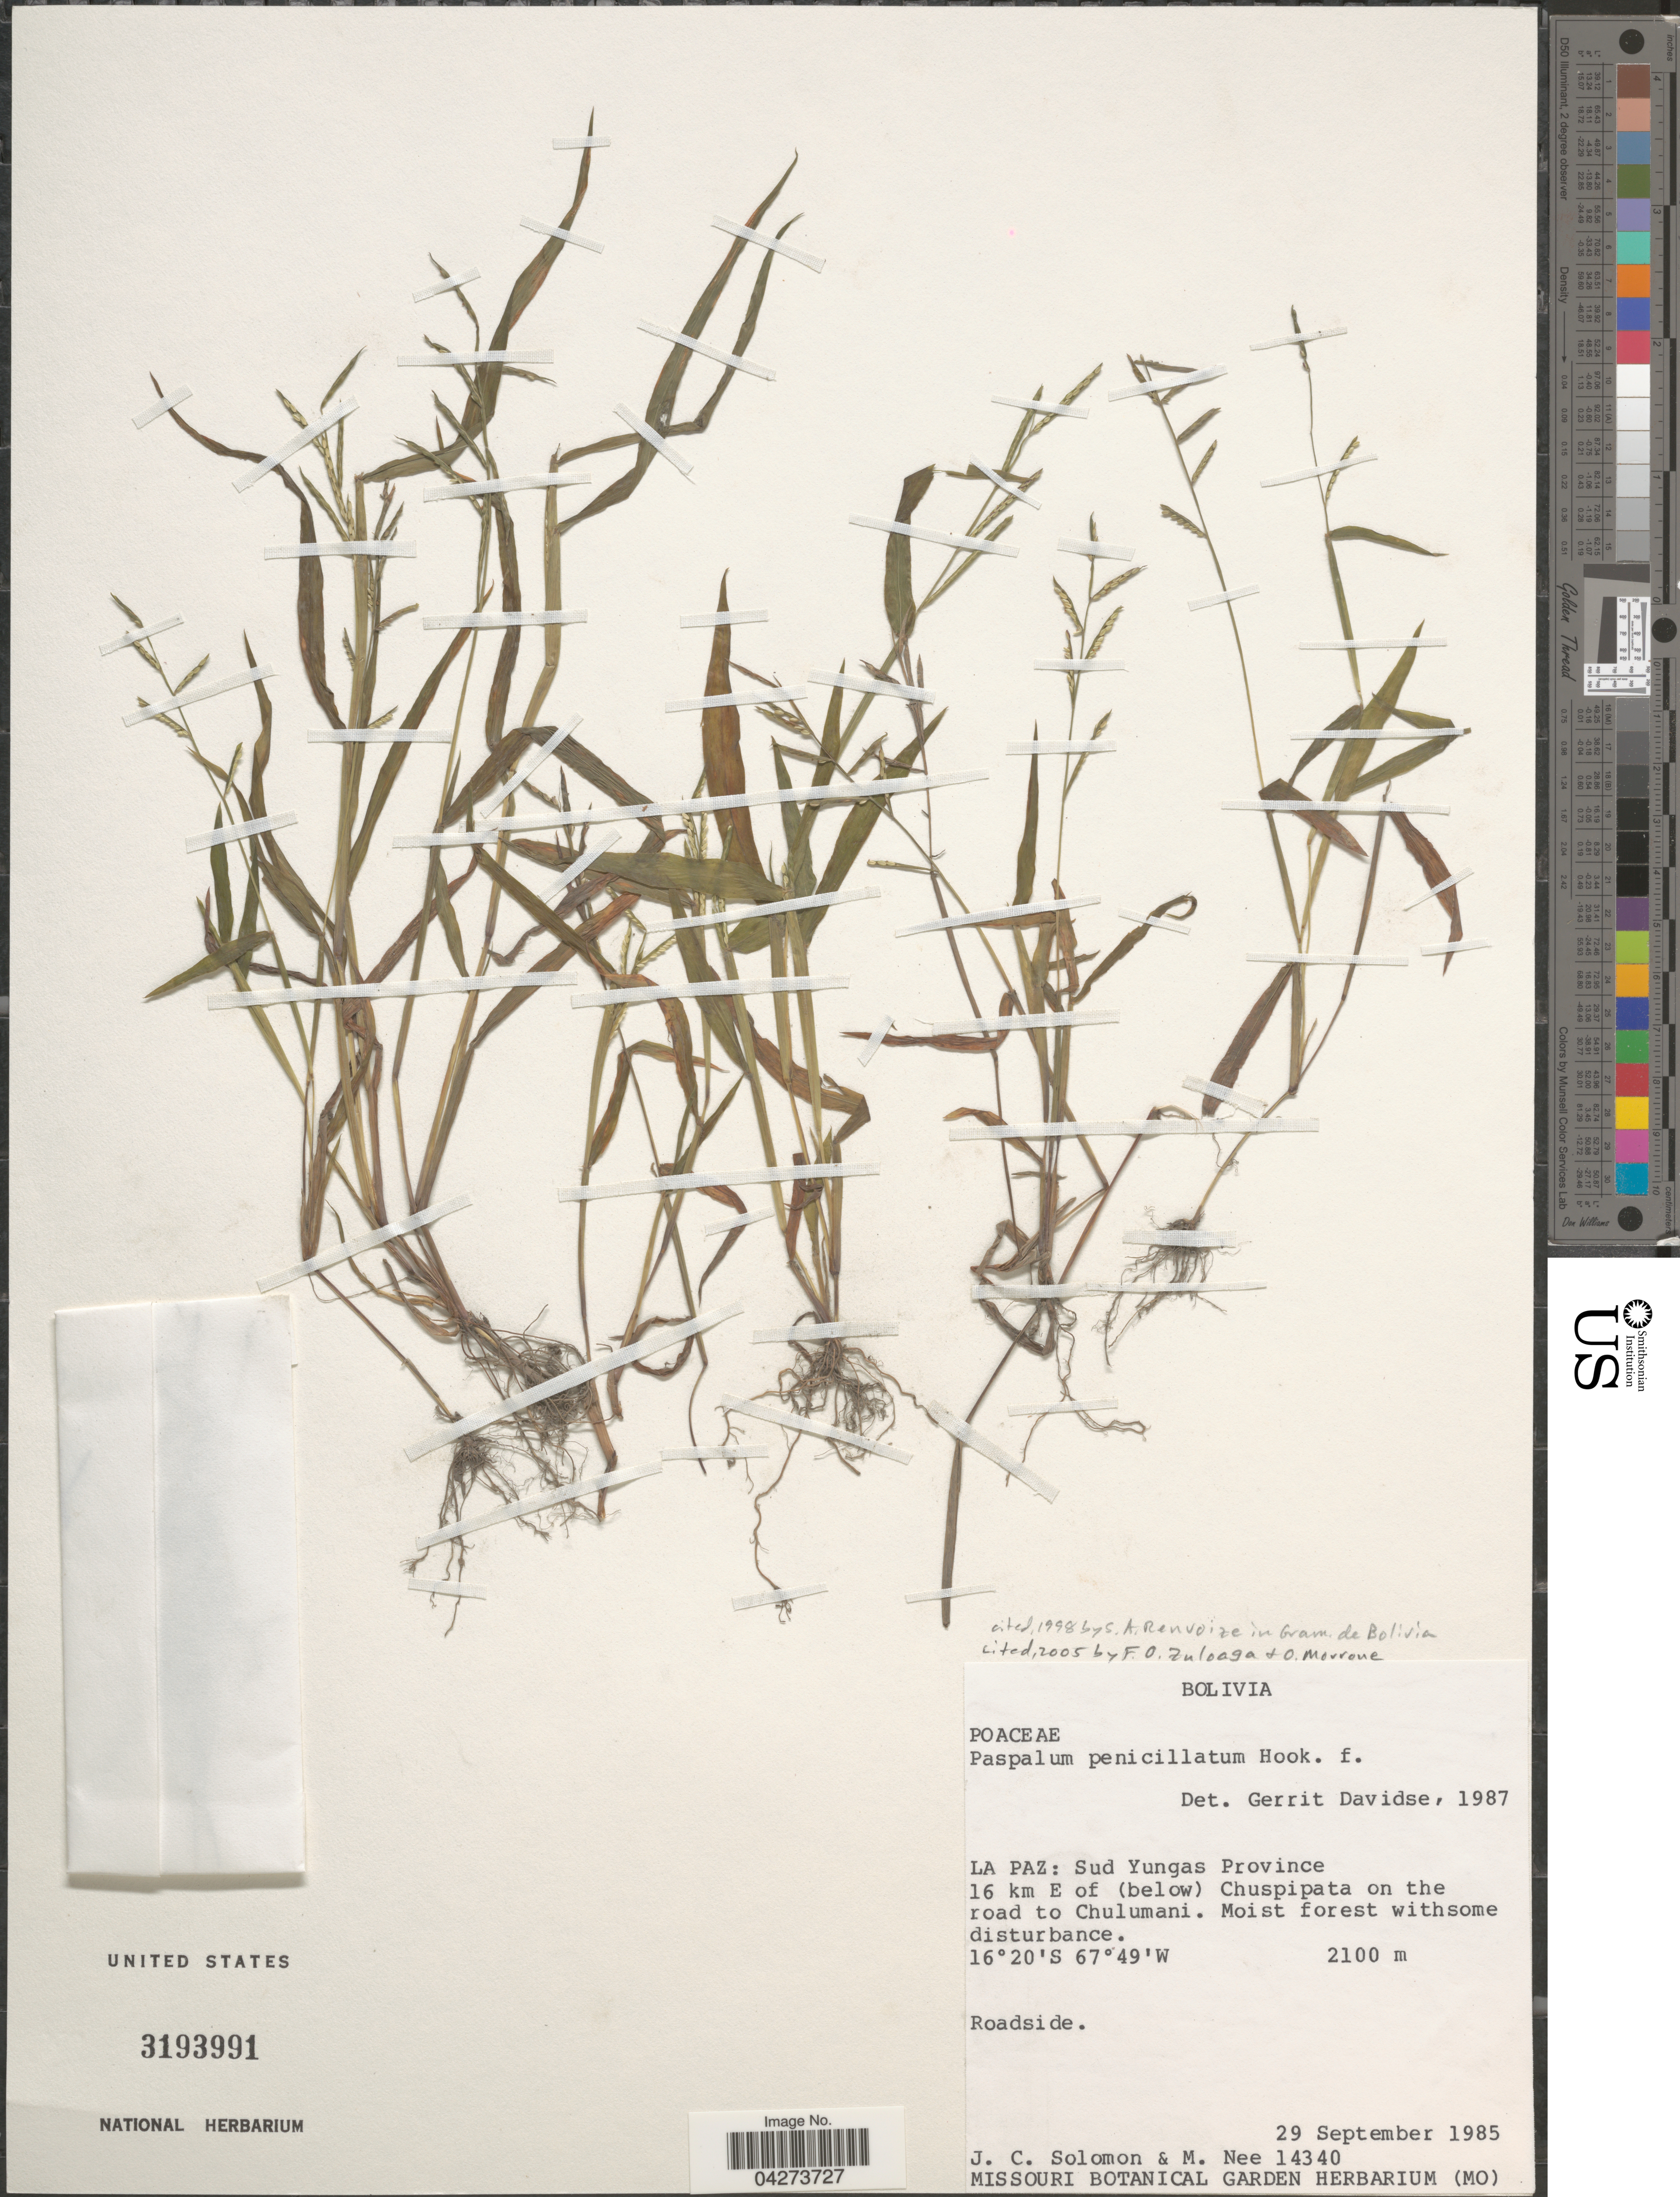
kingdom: Plantae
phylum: Tracheophyta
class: Liliopsida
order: Poales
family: Poaceae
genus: Paspalum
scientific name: Paspalum penicillatum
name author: Hook. f.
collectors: J. C. Solomon & M. Nee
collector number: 14340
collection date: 1985-09-29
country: Bolivia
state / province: La Paz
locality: La Paz: Sud Yungas Province. 16 km E of (below) Chuspipata on the road to Chulumani.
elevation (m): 2100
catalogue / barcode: US 3193991